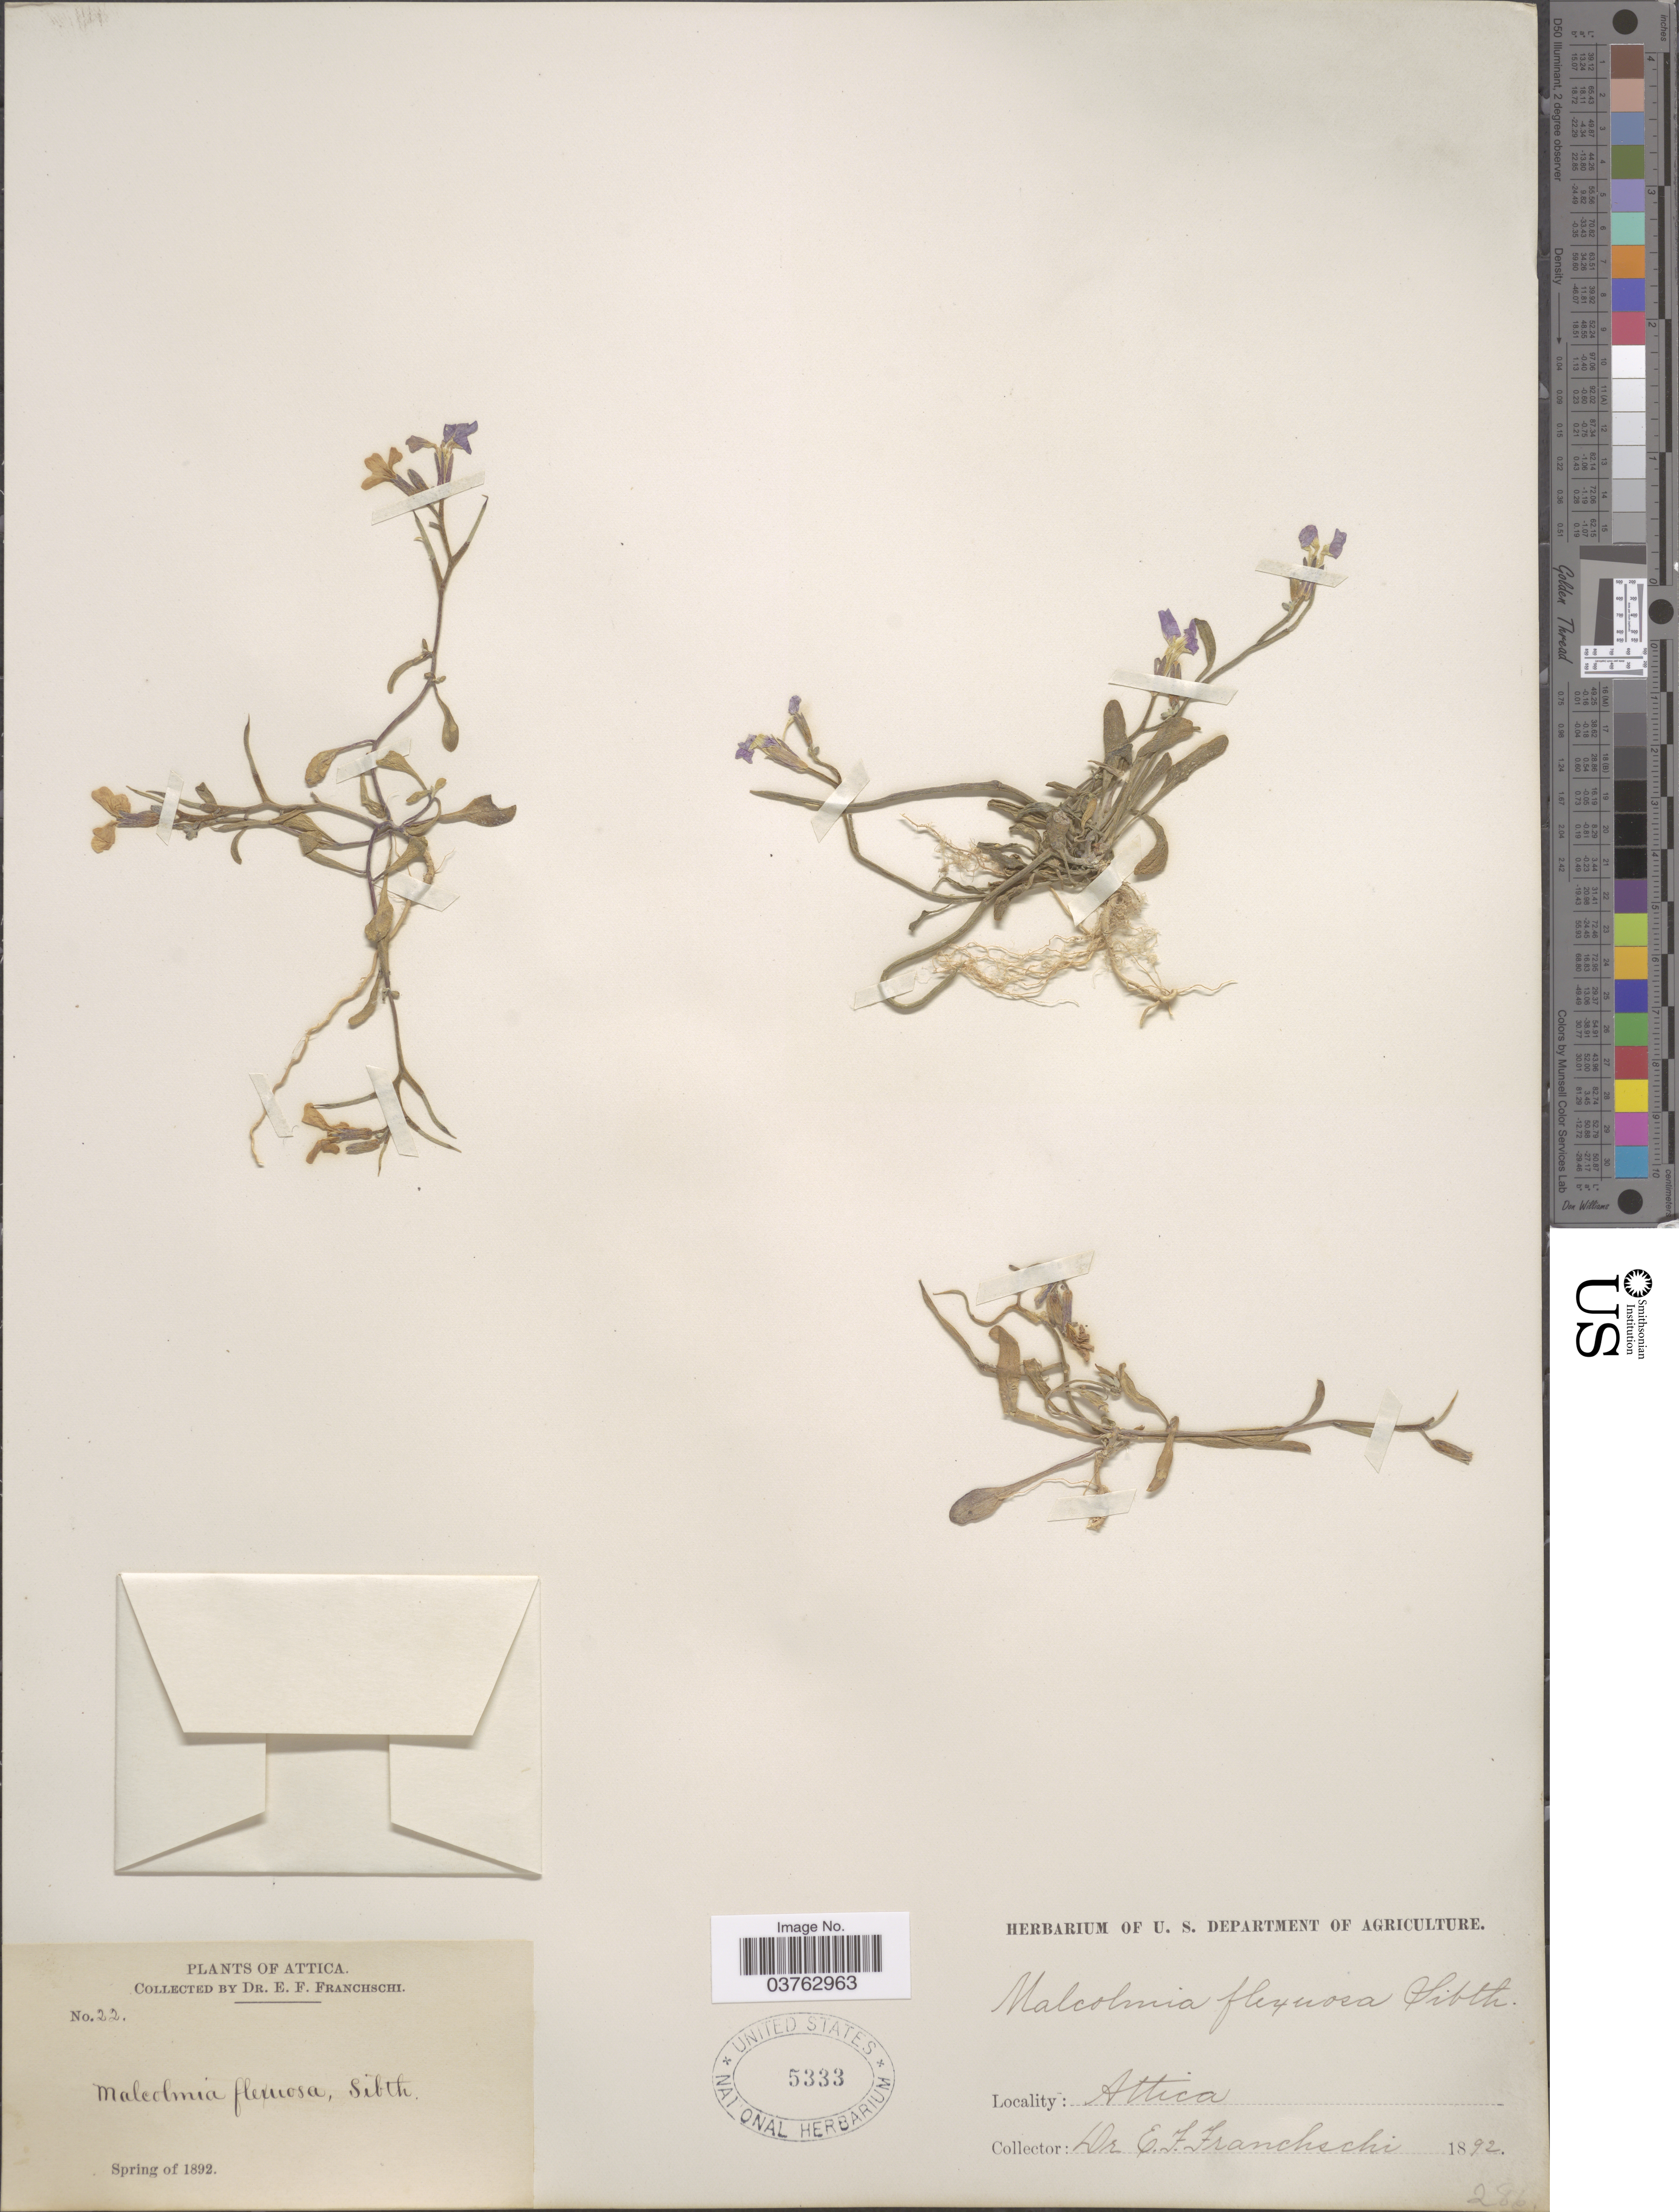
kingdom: Plantae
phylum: Tracheophyta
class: Magnoliopsida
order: Brassicales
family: Brassicaceae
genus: Malcolmia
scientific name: Malcolmia flexuosa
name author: Sibth. & Sm.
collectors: E. Franchschi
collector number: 22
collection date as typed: Spring of 1892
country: Greece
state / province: Attica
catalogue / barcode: US 5333